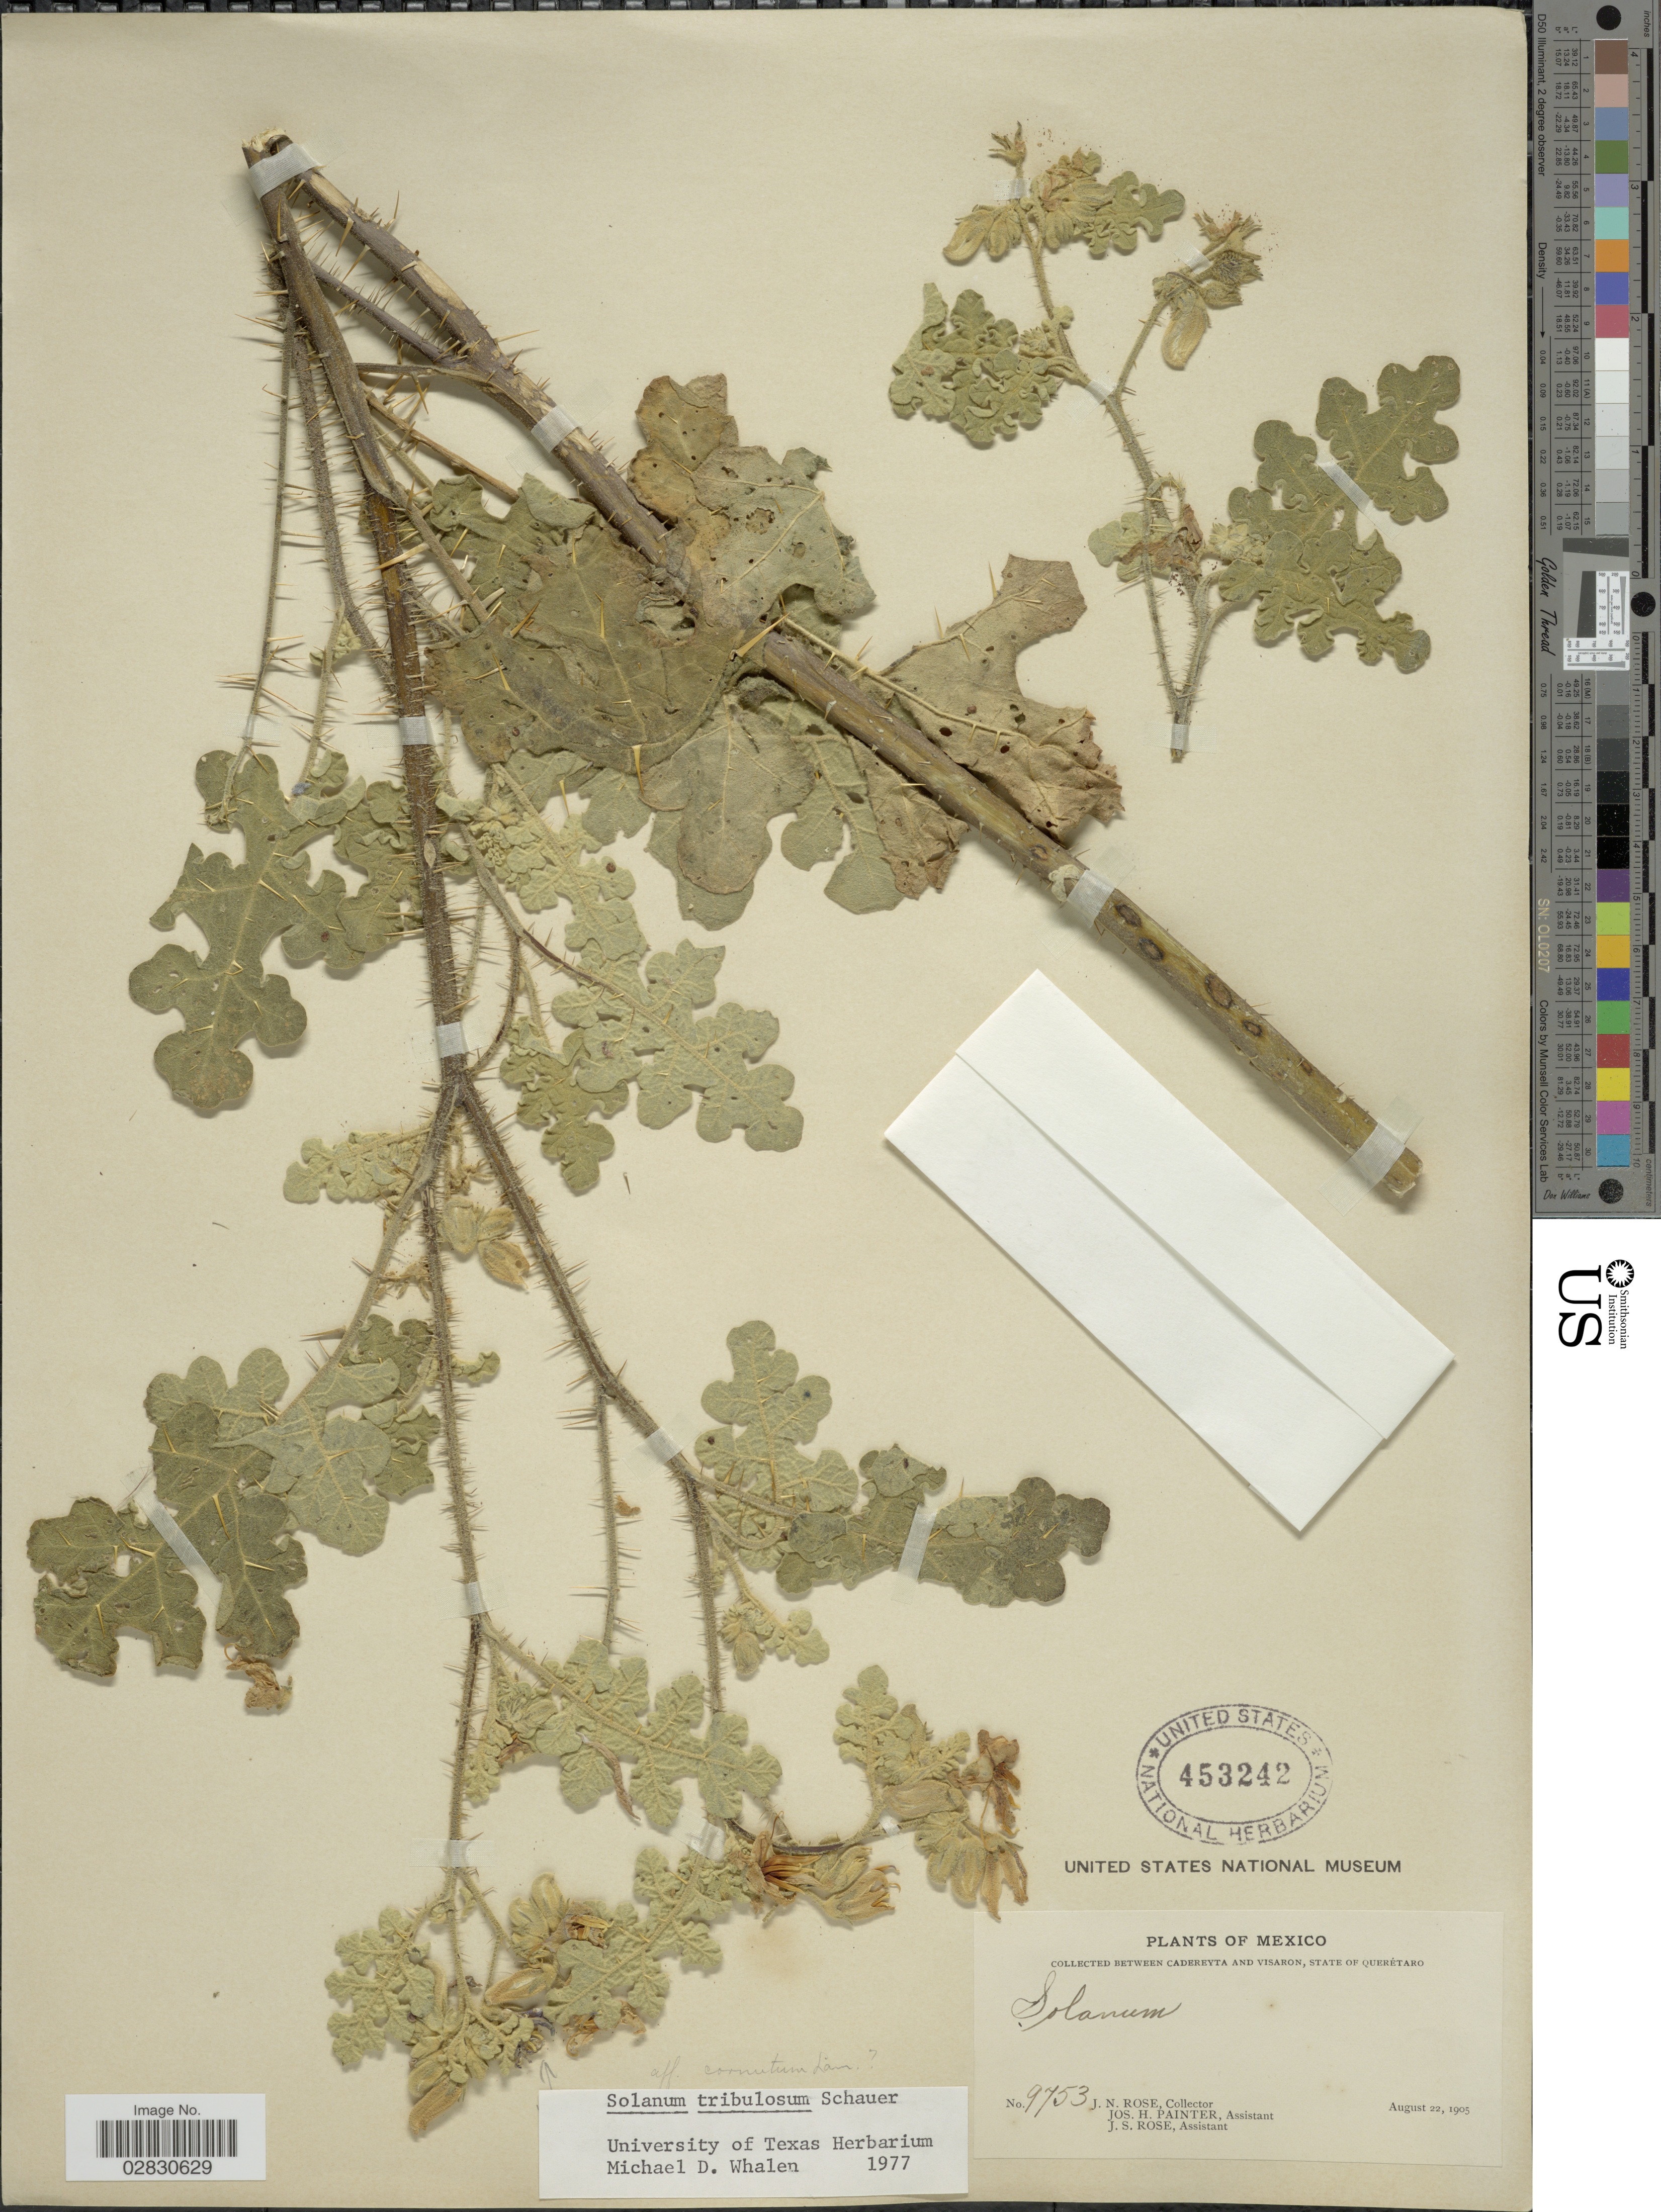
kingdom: Plantae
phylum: Tracheophyta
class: Magnoliopsida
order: Solanales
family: Solanaceae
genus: Solanum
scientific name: Solanum tribulosum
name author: S. Schauer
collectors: J. N. Rose, J. H. Painter & J. S. Rose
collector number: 9753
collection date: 1905-08-22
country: Mexico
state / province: Querétaro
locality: Between Cadereyta and Visaron.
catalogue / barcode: US 453242